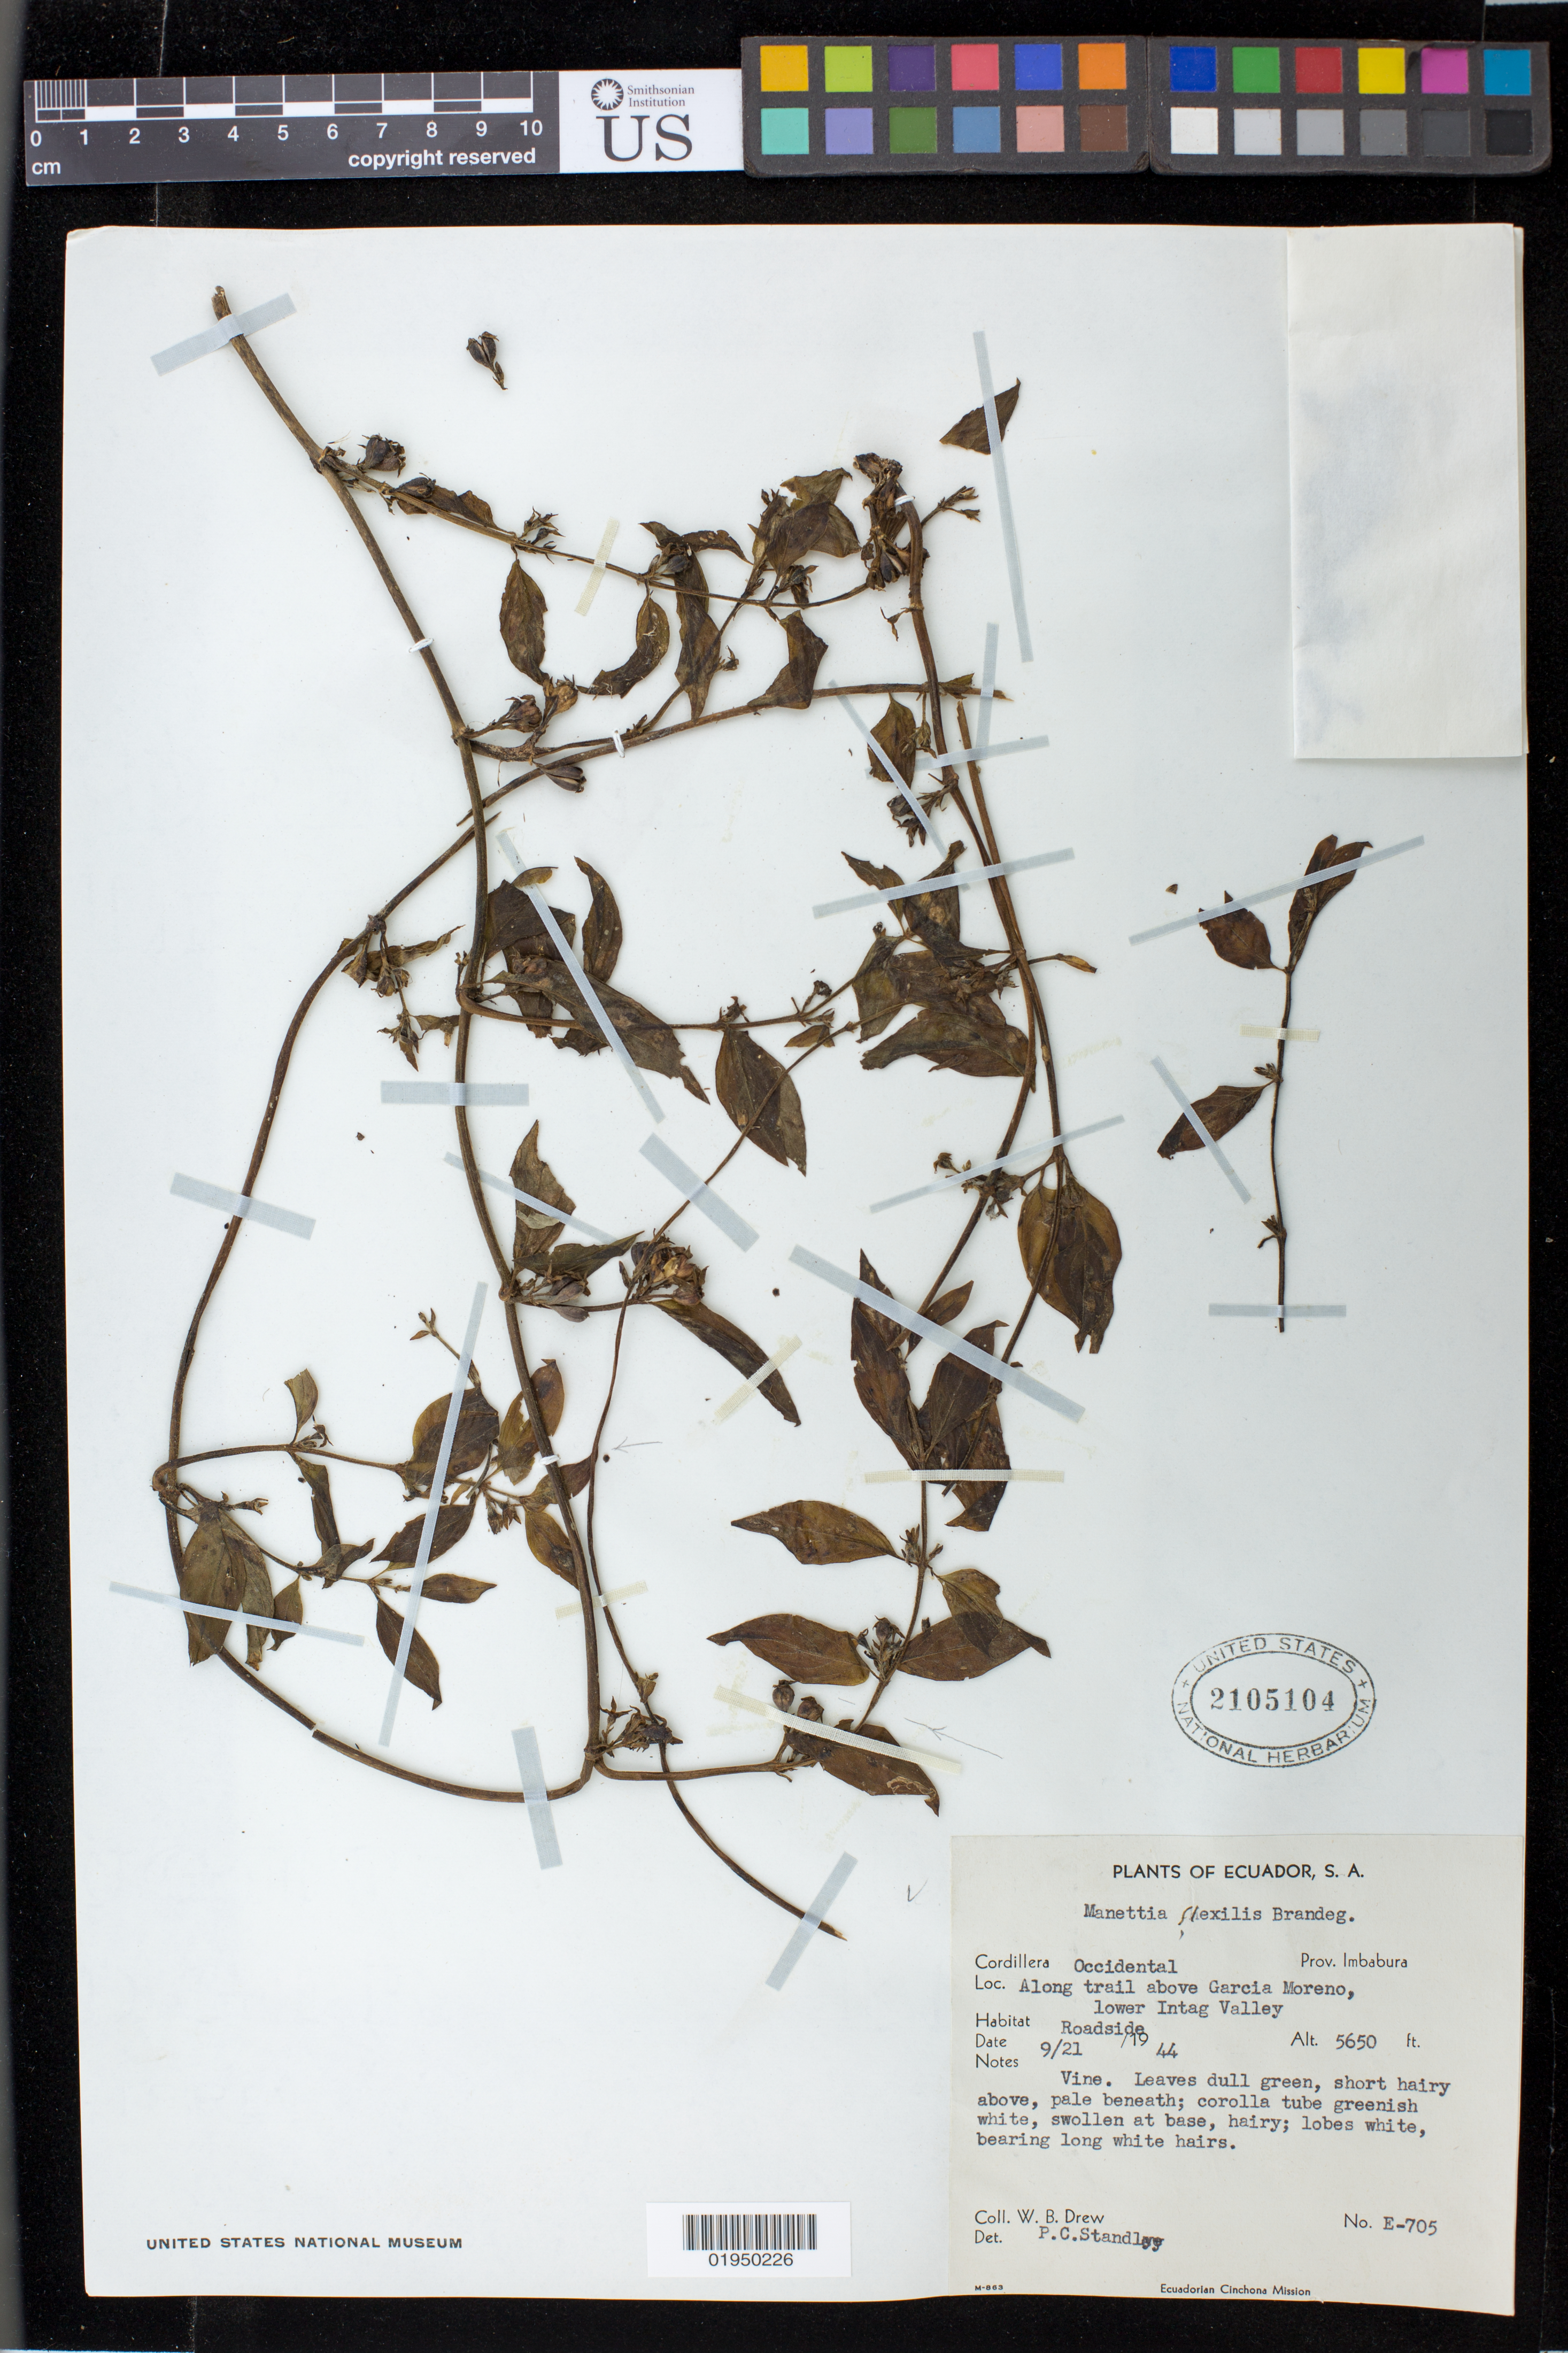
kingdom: Plantae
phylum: Tracheophyta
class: Magnoliopsida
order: Gentianales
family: Rubiaceae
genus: Manettia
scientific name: Manettia flexilis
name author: Brandegee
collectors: W. B. Drew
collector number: E-705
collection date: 1991-09-21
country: Ecuador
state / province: Imbabura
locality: Along trail above Garcia Moreno, lower Intag Valley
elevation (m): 1722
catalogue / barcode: US 2105104